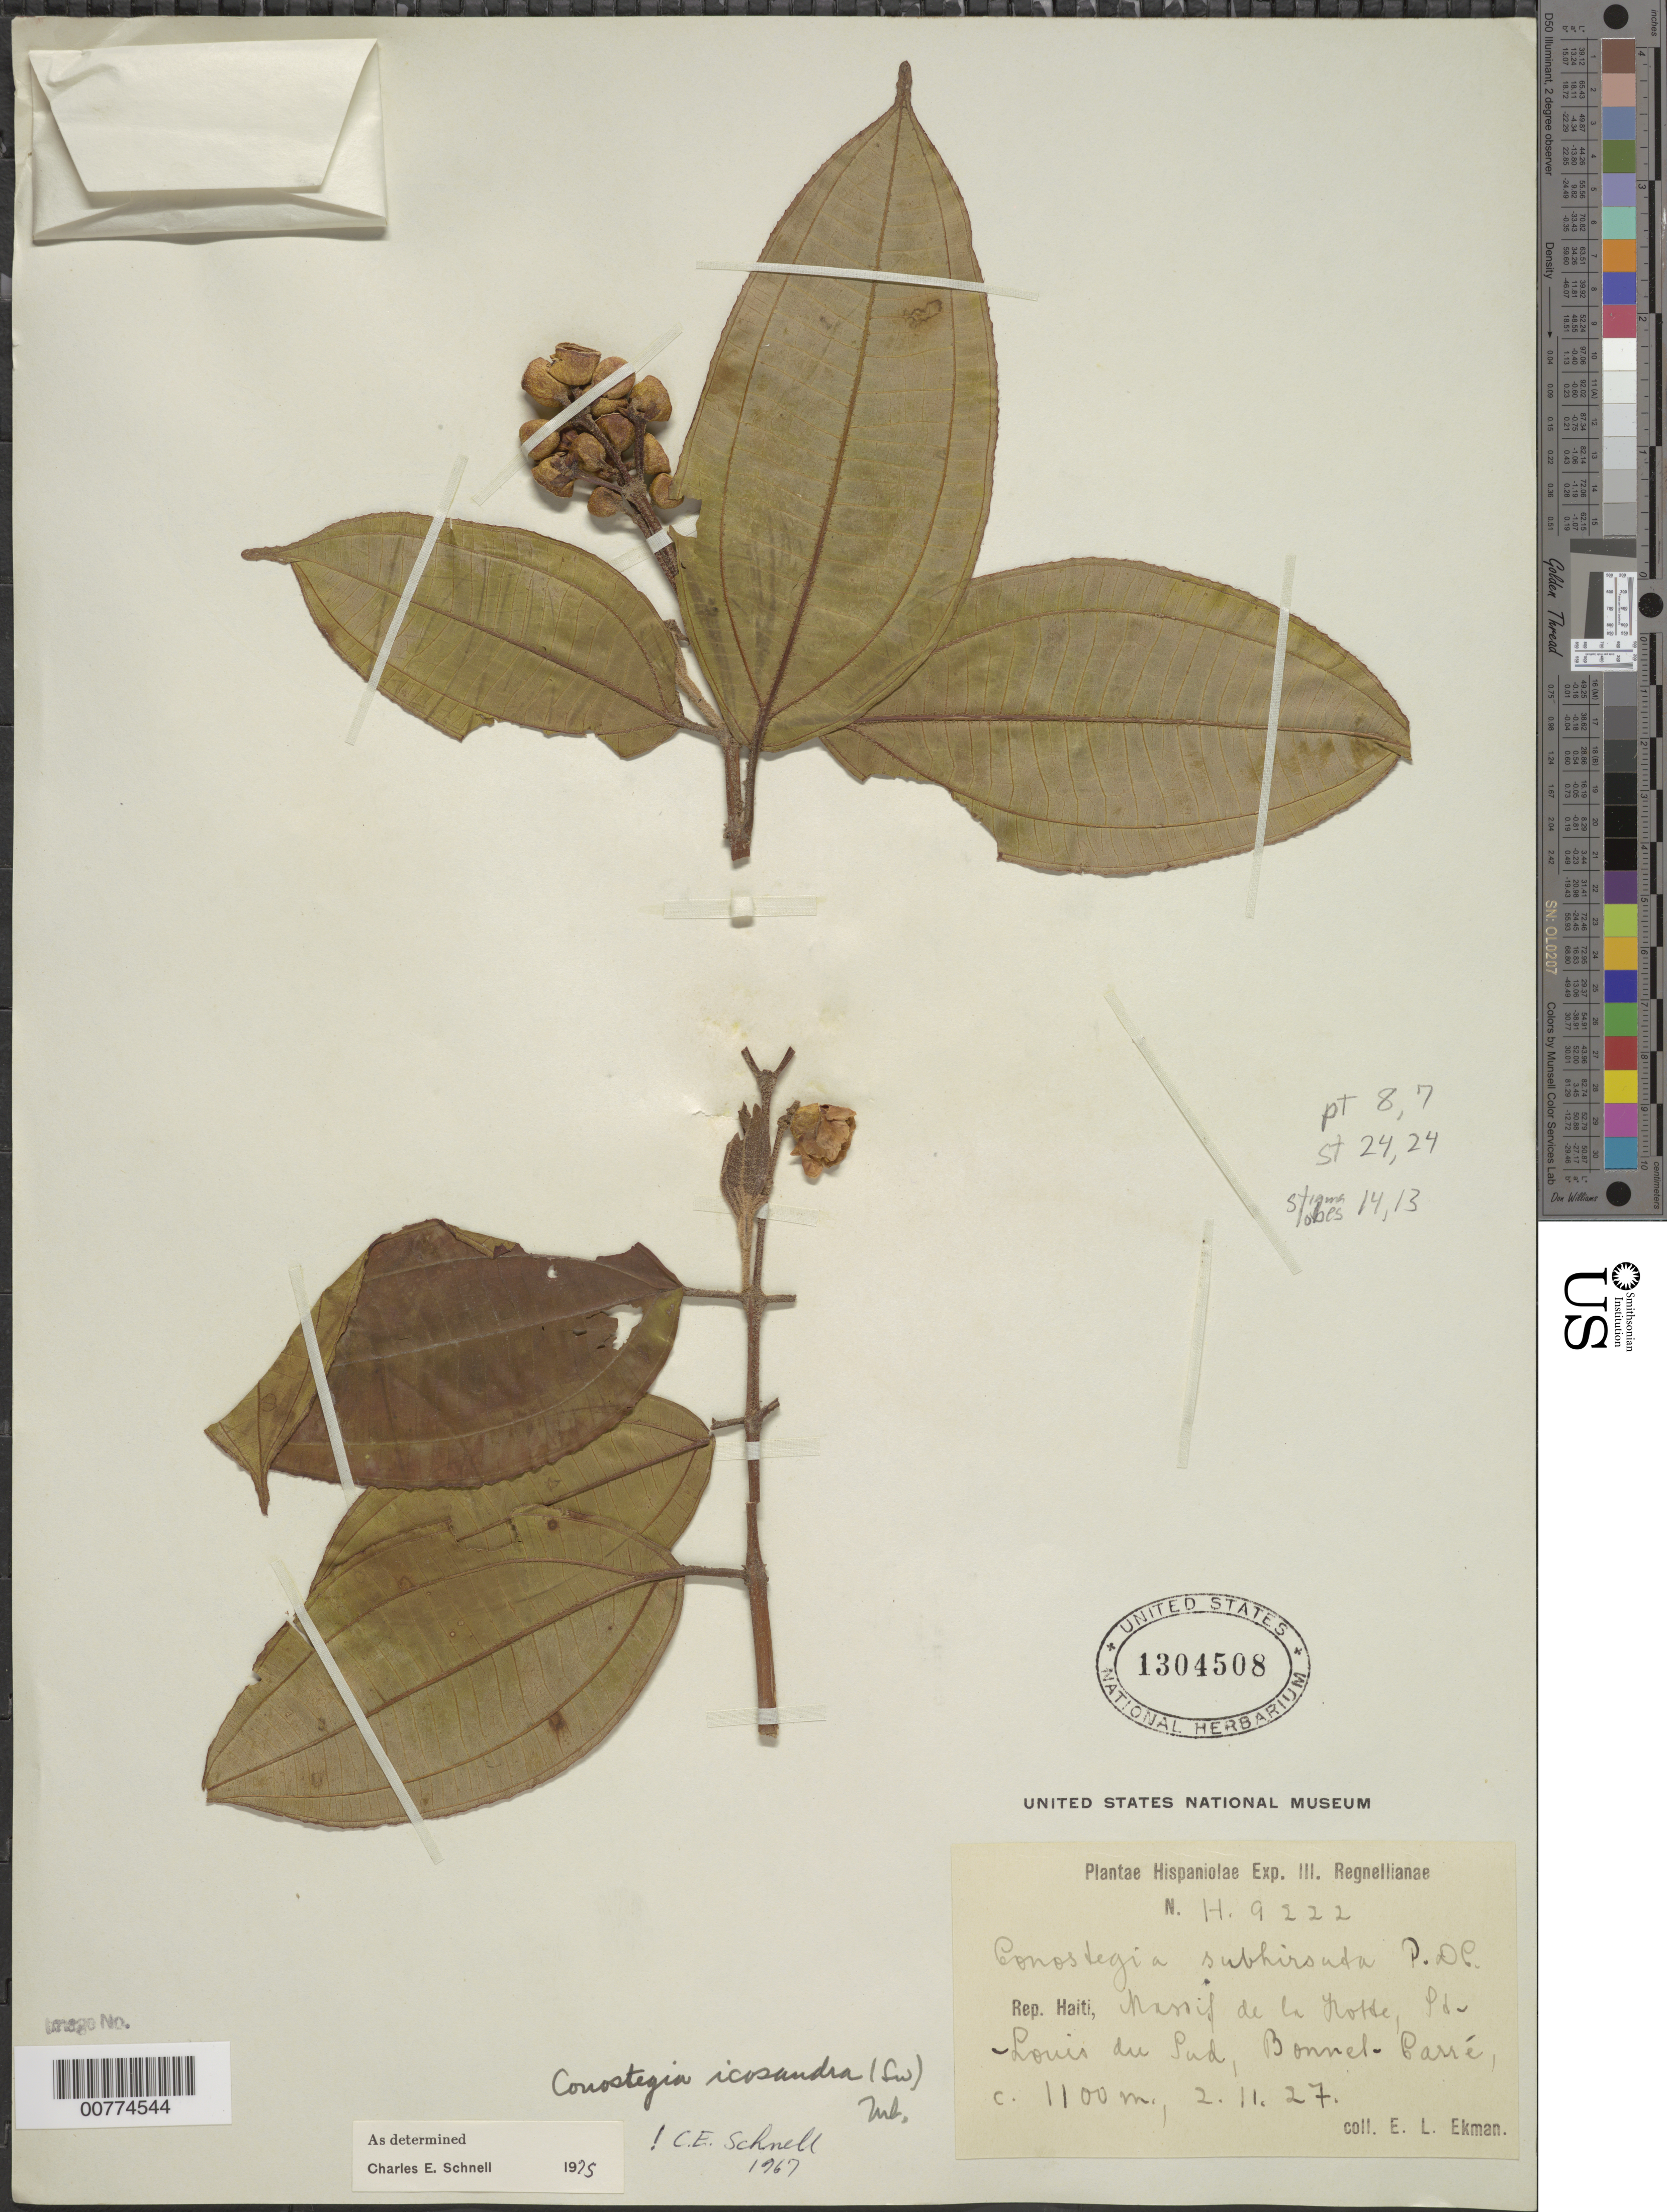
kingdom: Plantae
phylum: Tracheophyta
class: Magnoliopsida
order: Myrtales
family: Melastomataceae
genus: Conostegia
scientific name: Conostegia icosandra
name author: (Sw.) Urb.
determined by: Schnell, C. E.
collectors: E. L. Ekman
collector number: H 9222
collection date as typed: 02 Nov 1927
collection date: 1927-11-02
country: Haiti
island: Hispaniola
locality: Massif de la Hotte, St. Louis du Sud, Bonnet-Carré.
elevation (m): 1100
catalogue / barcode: US 1304508